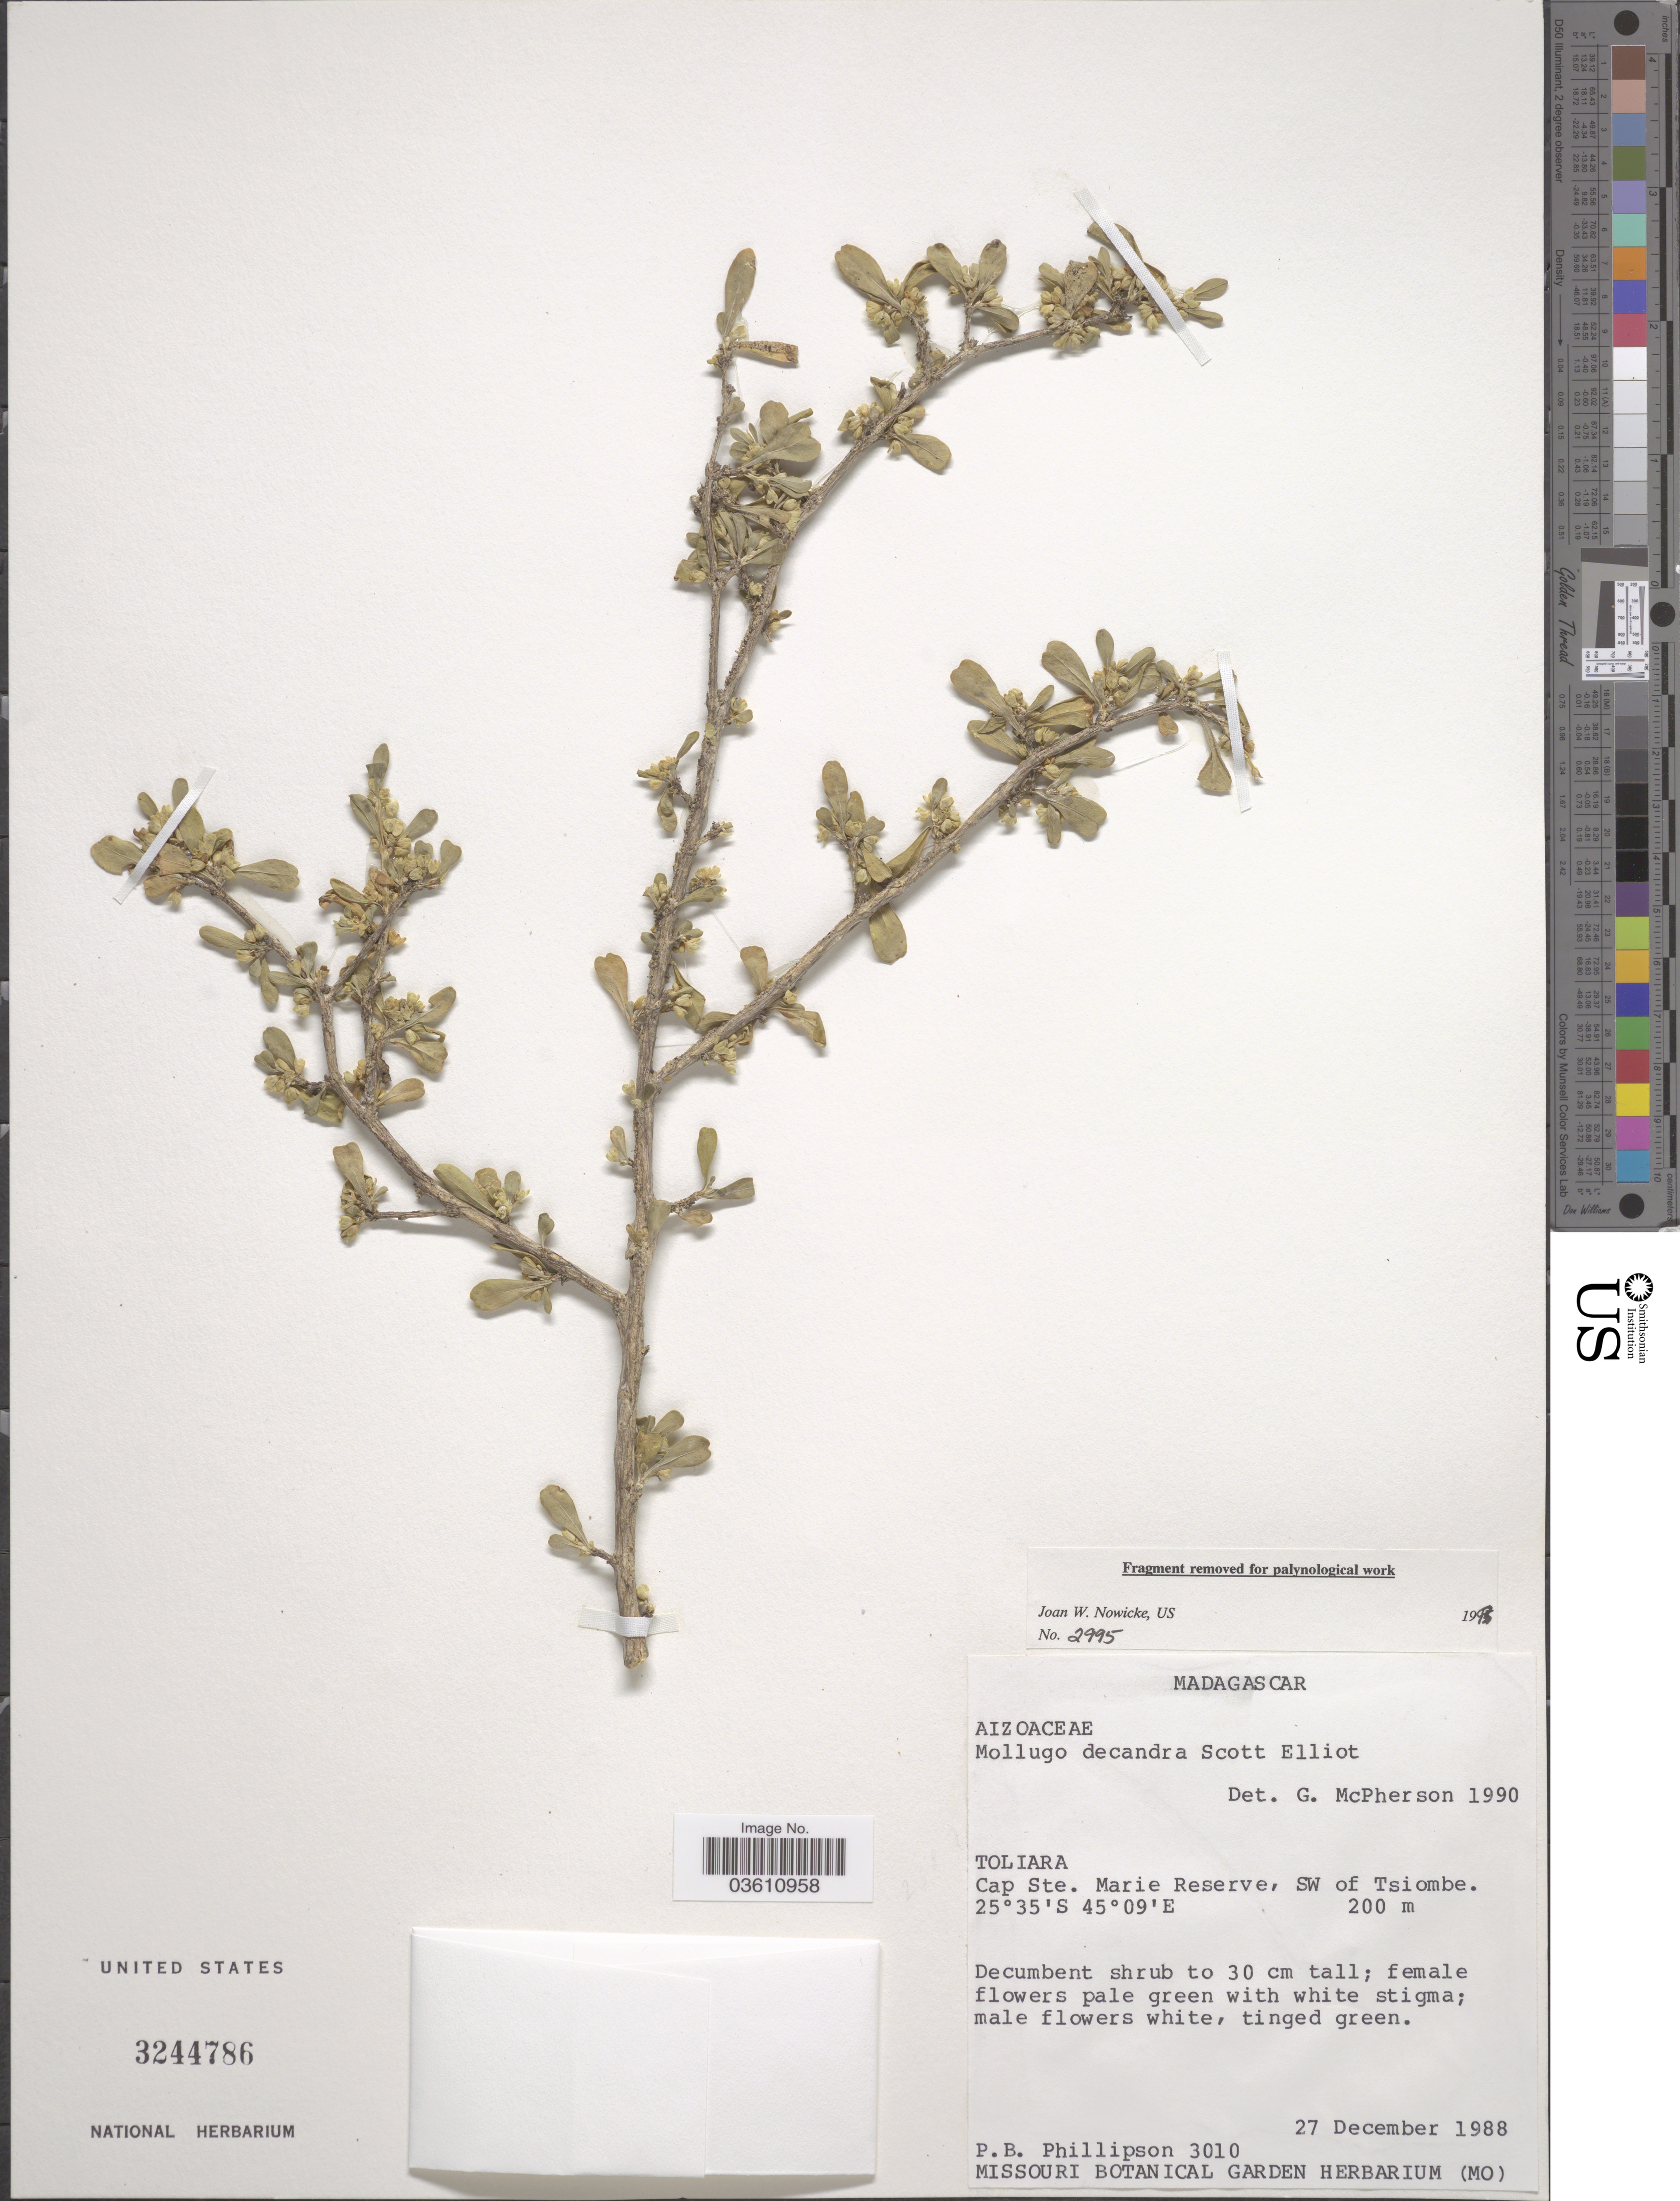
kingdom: Plantae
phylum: Tracheophyta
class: Magnoliopsida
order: Caryophyllales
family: Molluginaceae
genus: Paramollugo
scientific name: Paramollugo decandra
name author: (Scott Elliot) Thulin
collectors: P. B. Phillipson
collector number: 3010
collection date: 1988-12-27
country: Madagascar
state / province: Androy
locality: Cap Ste. Marie Reserve, SW of Tsiombe.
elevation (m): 200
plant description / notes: Cited by M. Thulin et al. Candollea 79(2): 190. 2024.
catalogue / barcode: US 3244786